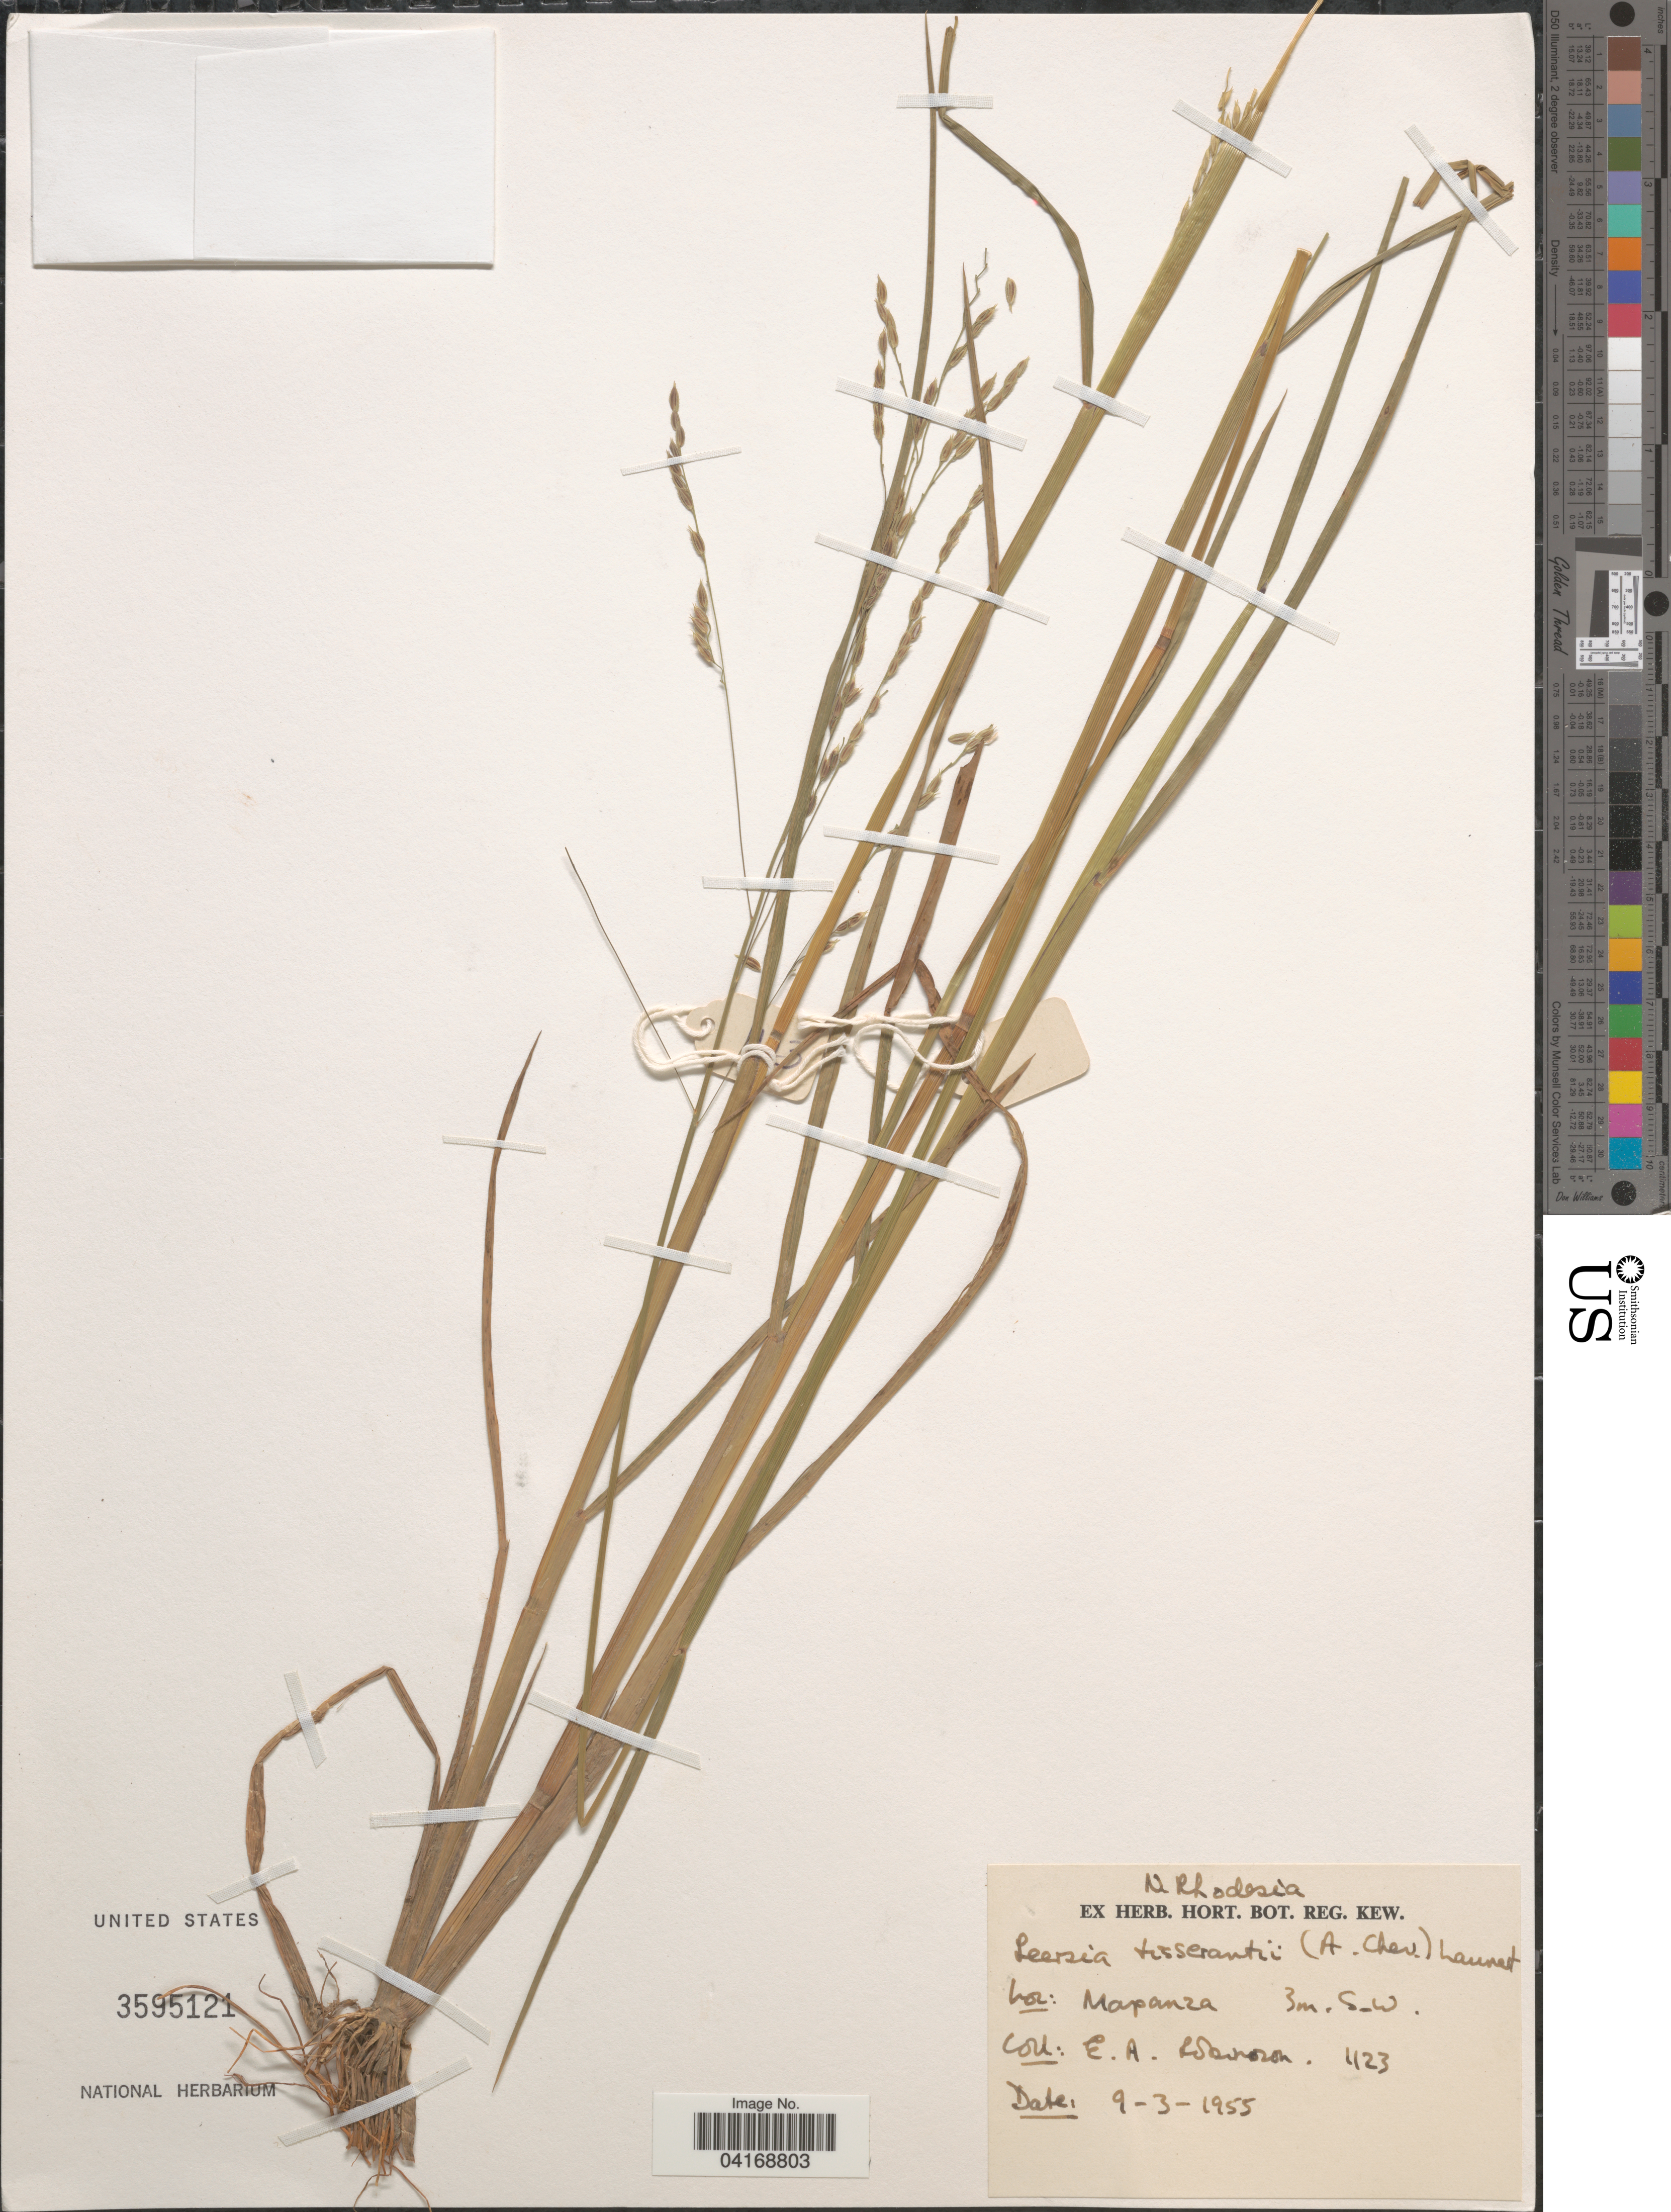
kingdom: Plantae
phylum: Tracheophyta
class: Liliopsida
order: Poales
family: Poaceae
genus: Leersia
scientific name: Leersia tisserantii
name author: (A. Chev.) Launert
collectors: A. E. Robinson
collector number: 423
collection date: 1955-03-09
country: Zambia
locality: N. Rhodesia. Mapanza. 3m. S.W.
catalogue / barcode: US 3595121